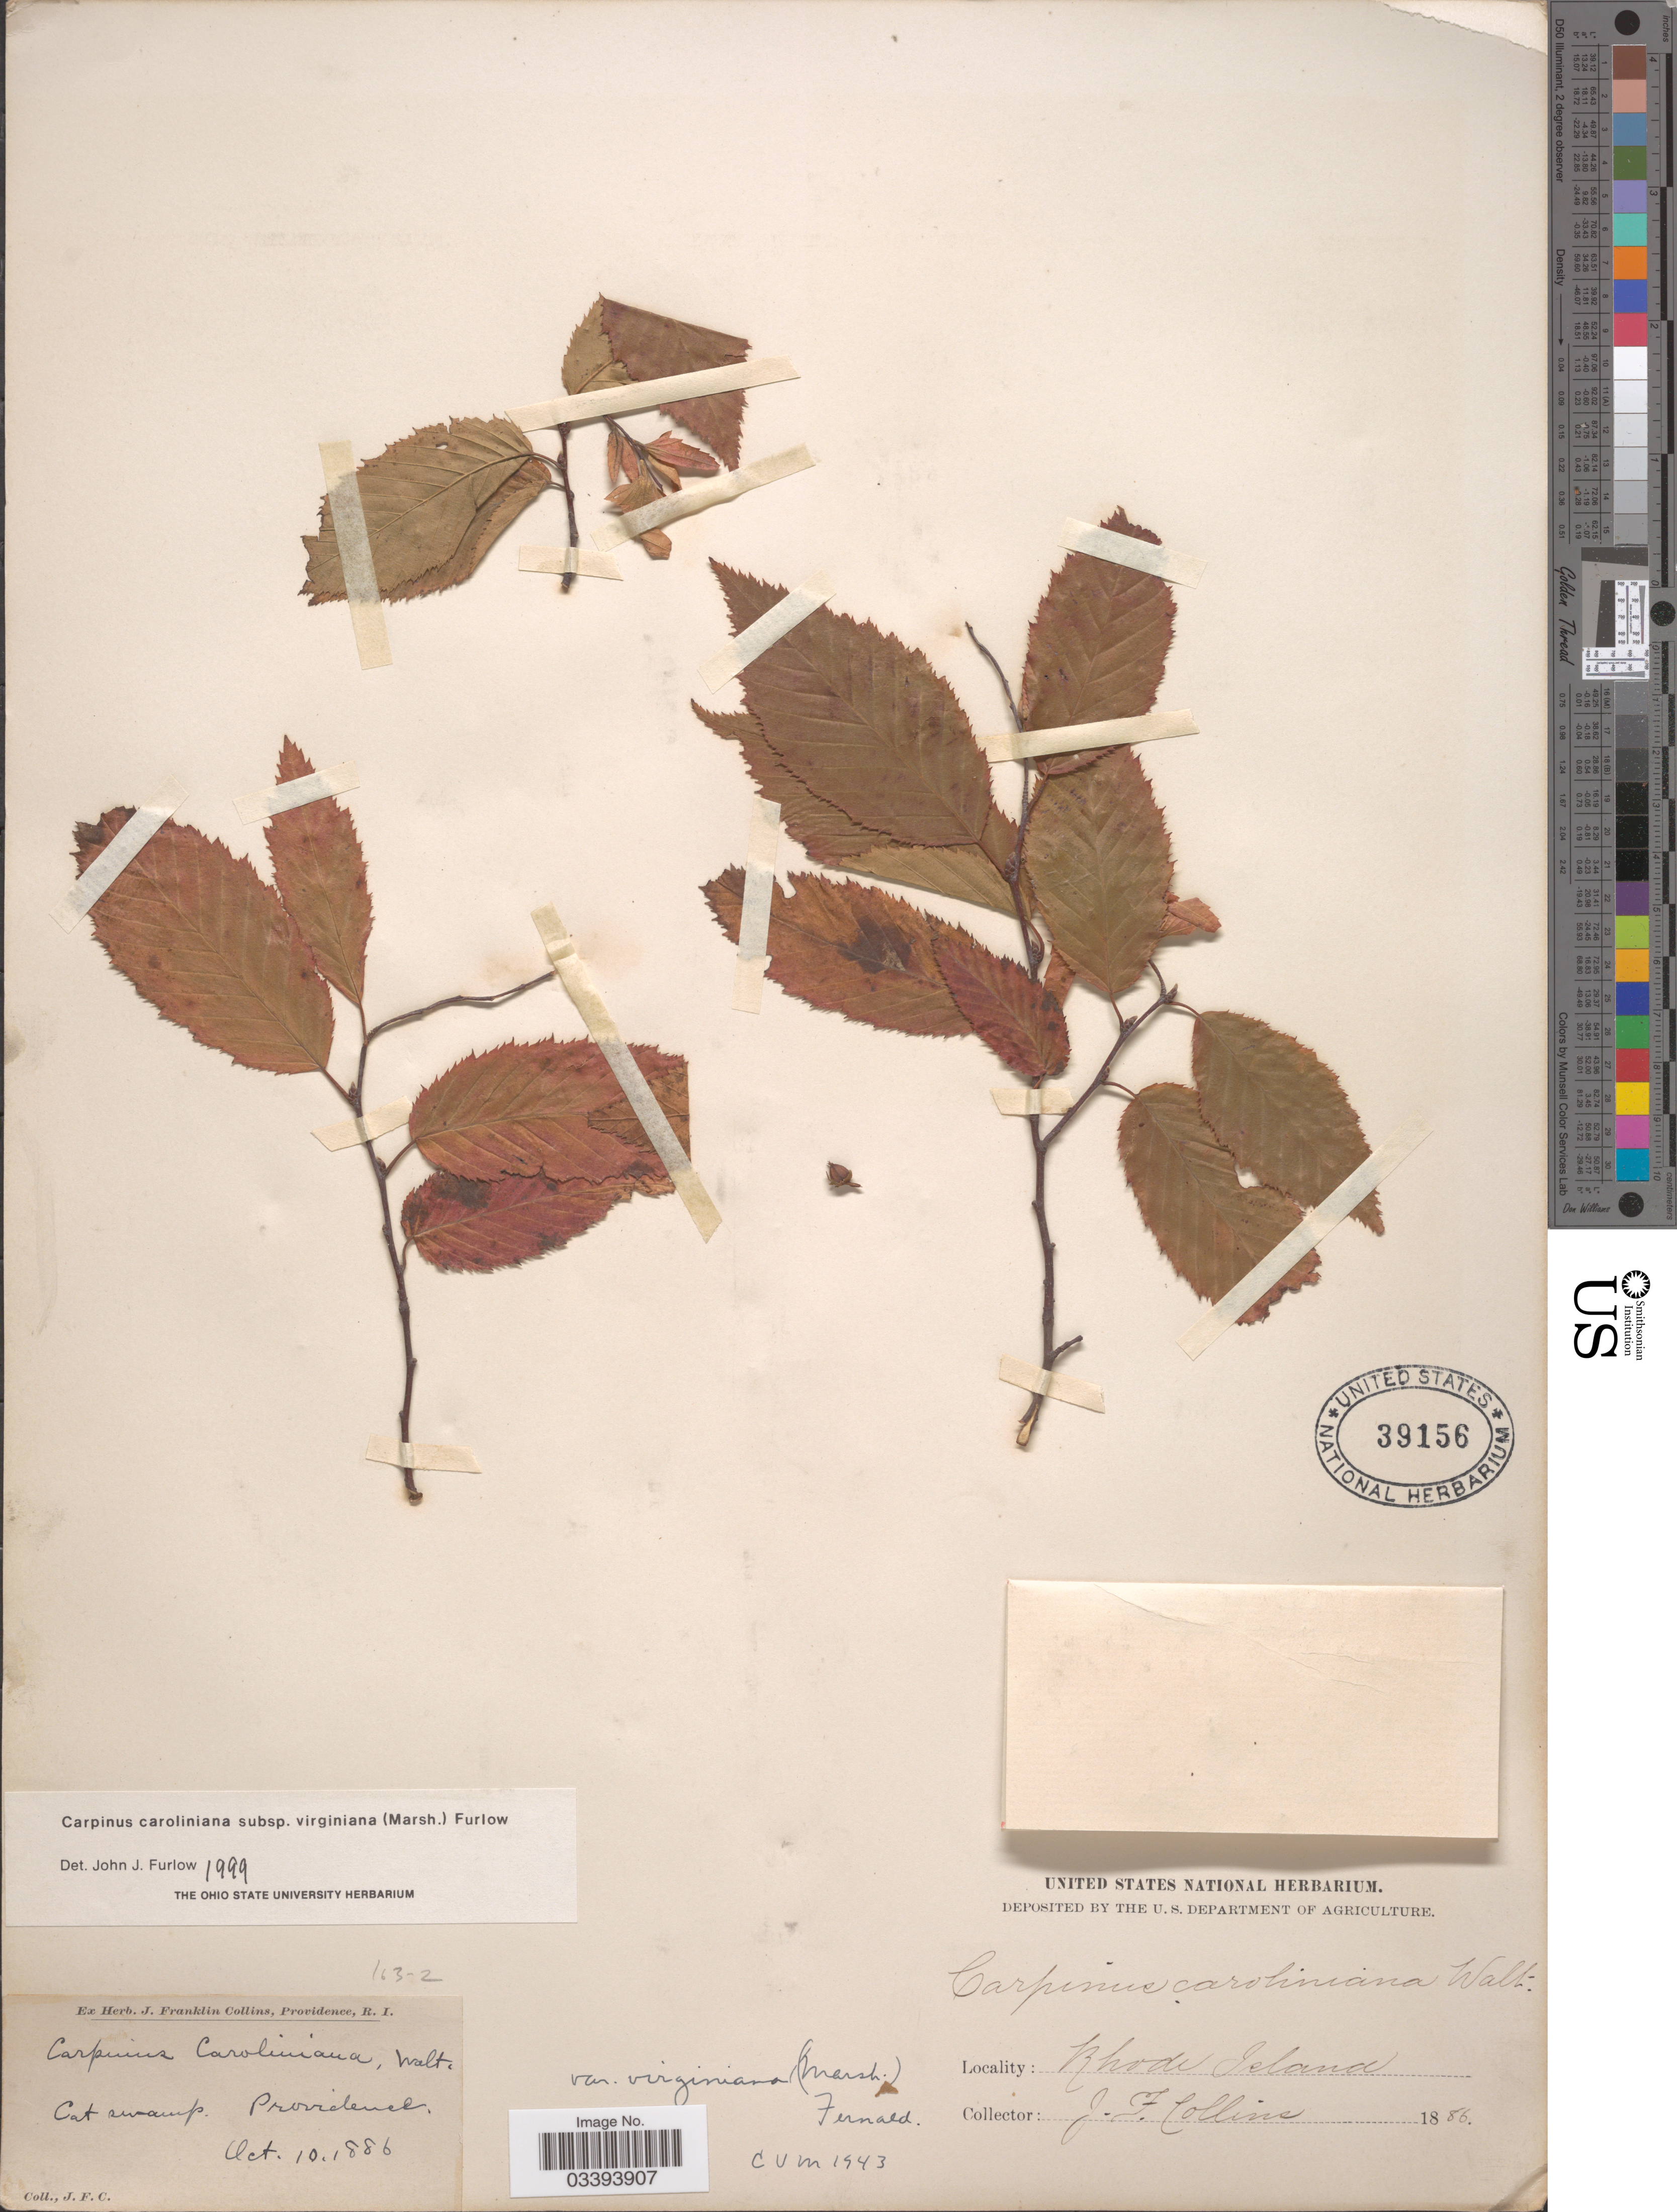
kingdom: Plantae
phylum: Tracheophyta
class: Magnoliopsida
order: Fagales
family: Betulaceae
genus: Carpinus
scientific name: Carpinus caroliniana subsp. virginiana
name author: (Marshall) Furlow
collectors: J. Collins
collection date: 1886-10-10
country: United States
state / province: Rhode Island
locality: Cat swamp. Providence.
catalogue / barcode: US 39156